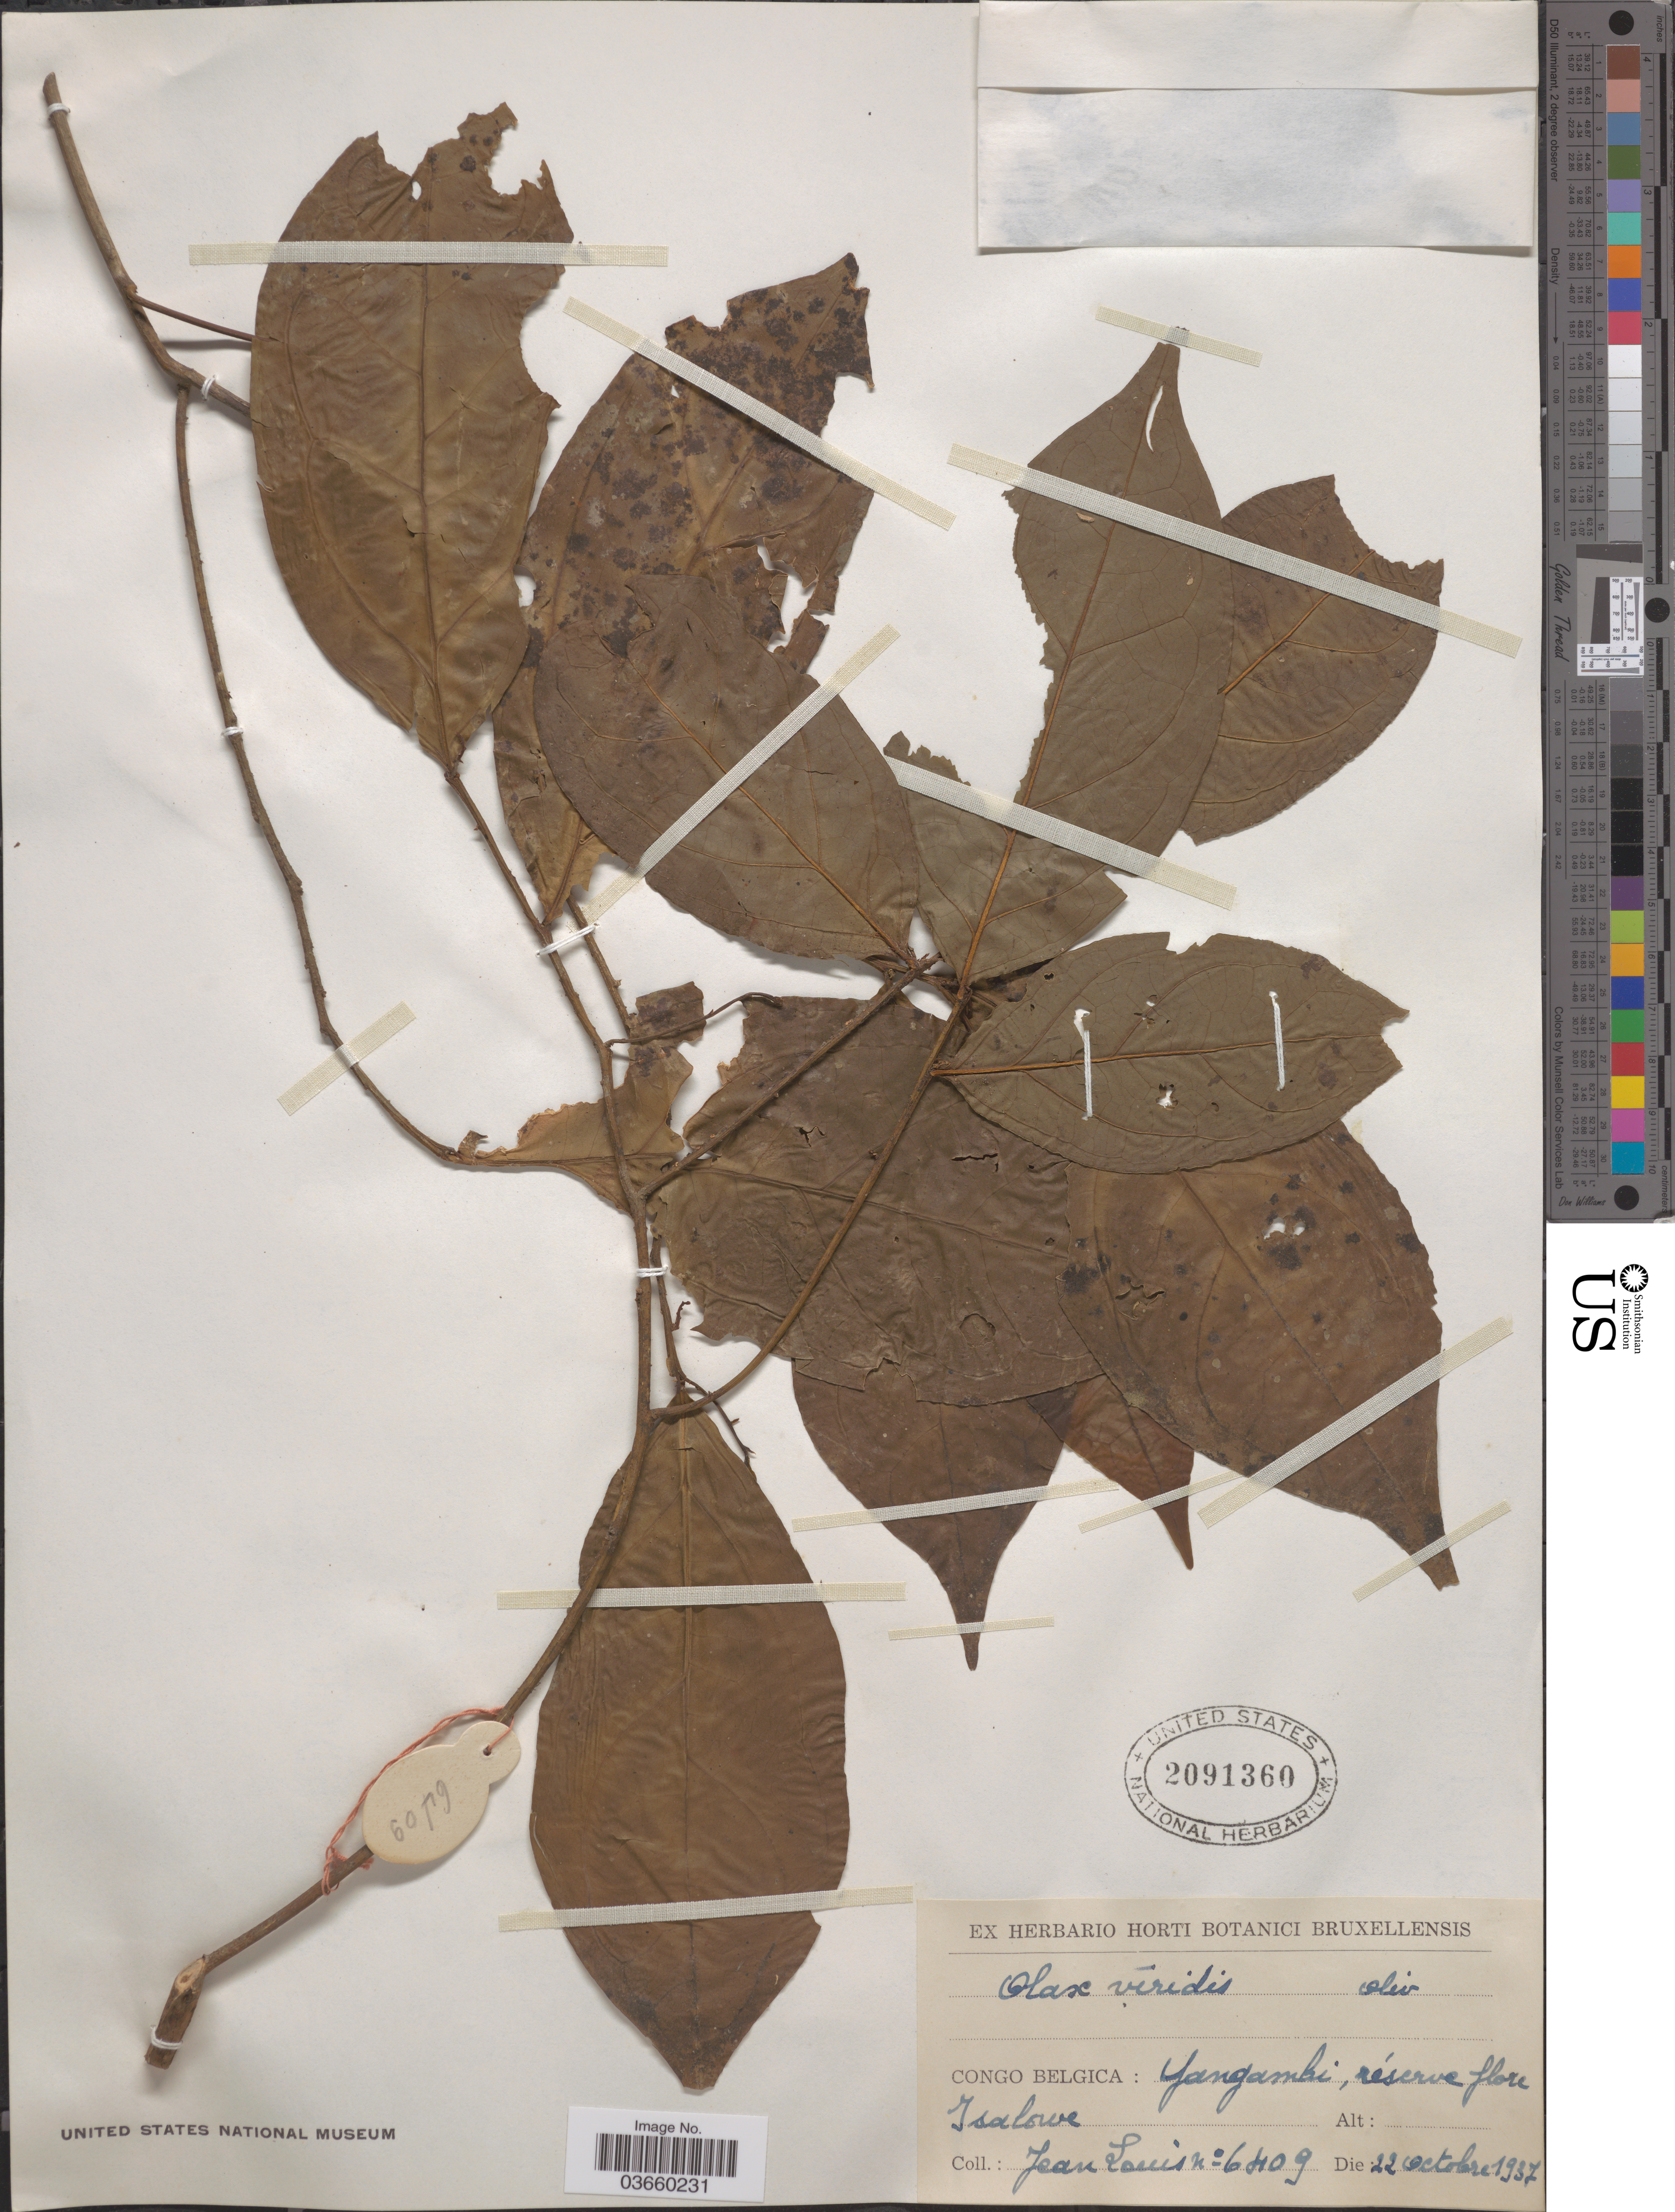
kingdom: Plantae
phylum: Tracheophyta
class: Magnoliopsida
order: Santalales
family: Olacaceae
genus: Olax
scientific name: Olax viridis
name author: Oliv.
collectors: J. Louis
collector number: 6409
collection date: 1937-10-22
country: Congo, Democratic Republic of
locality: Congo Belgica: Yangambi, réserve flore Isalowe.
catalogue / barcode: US 2091360